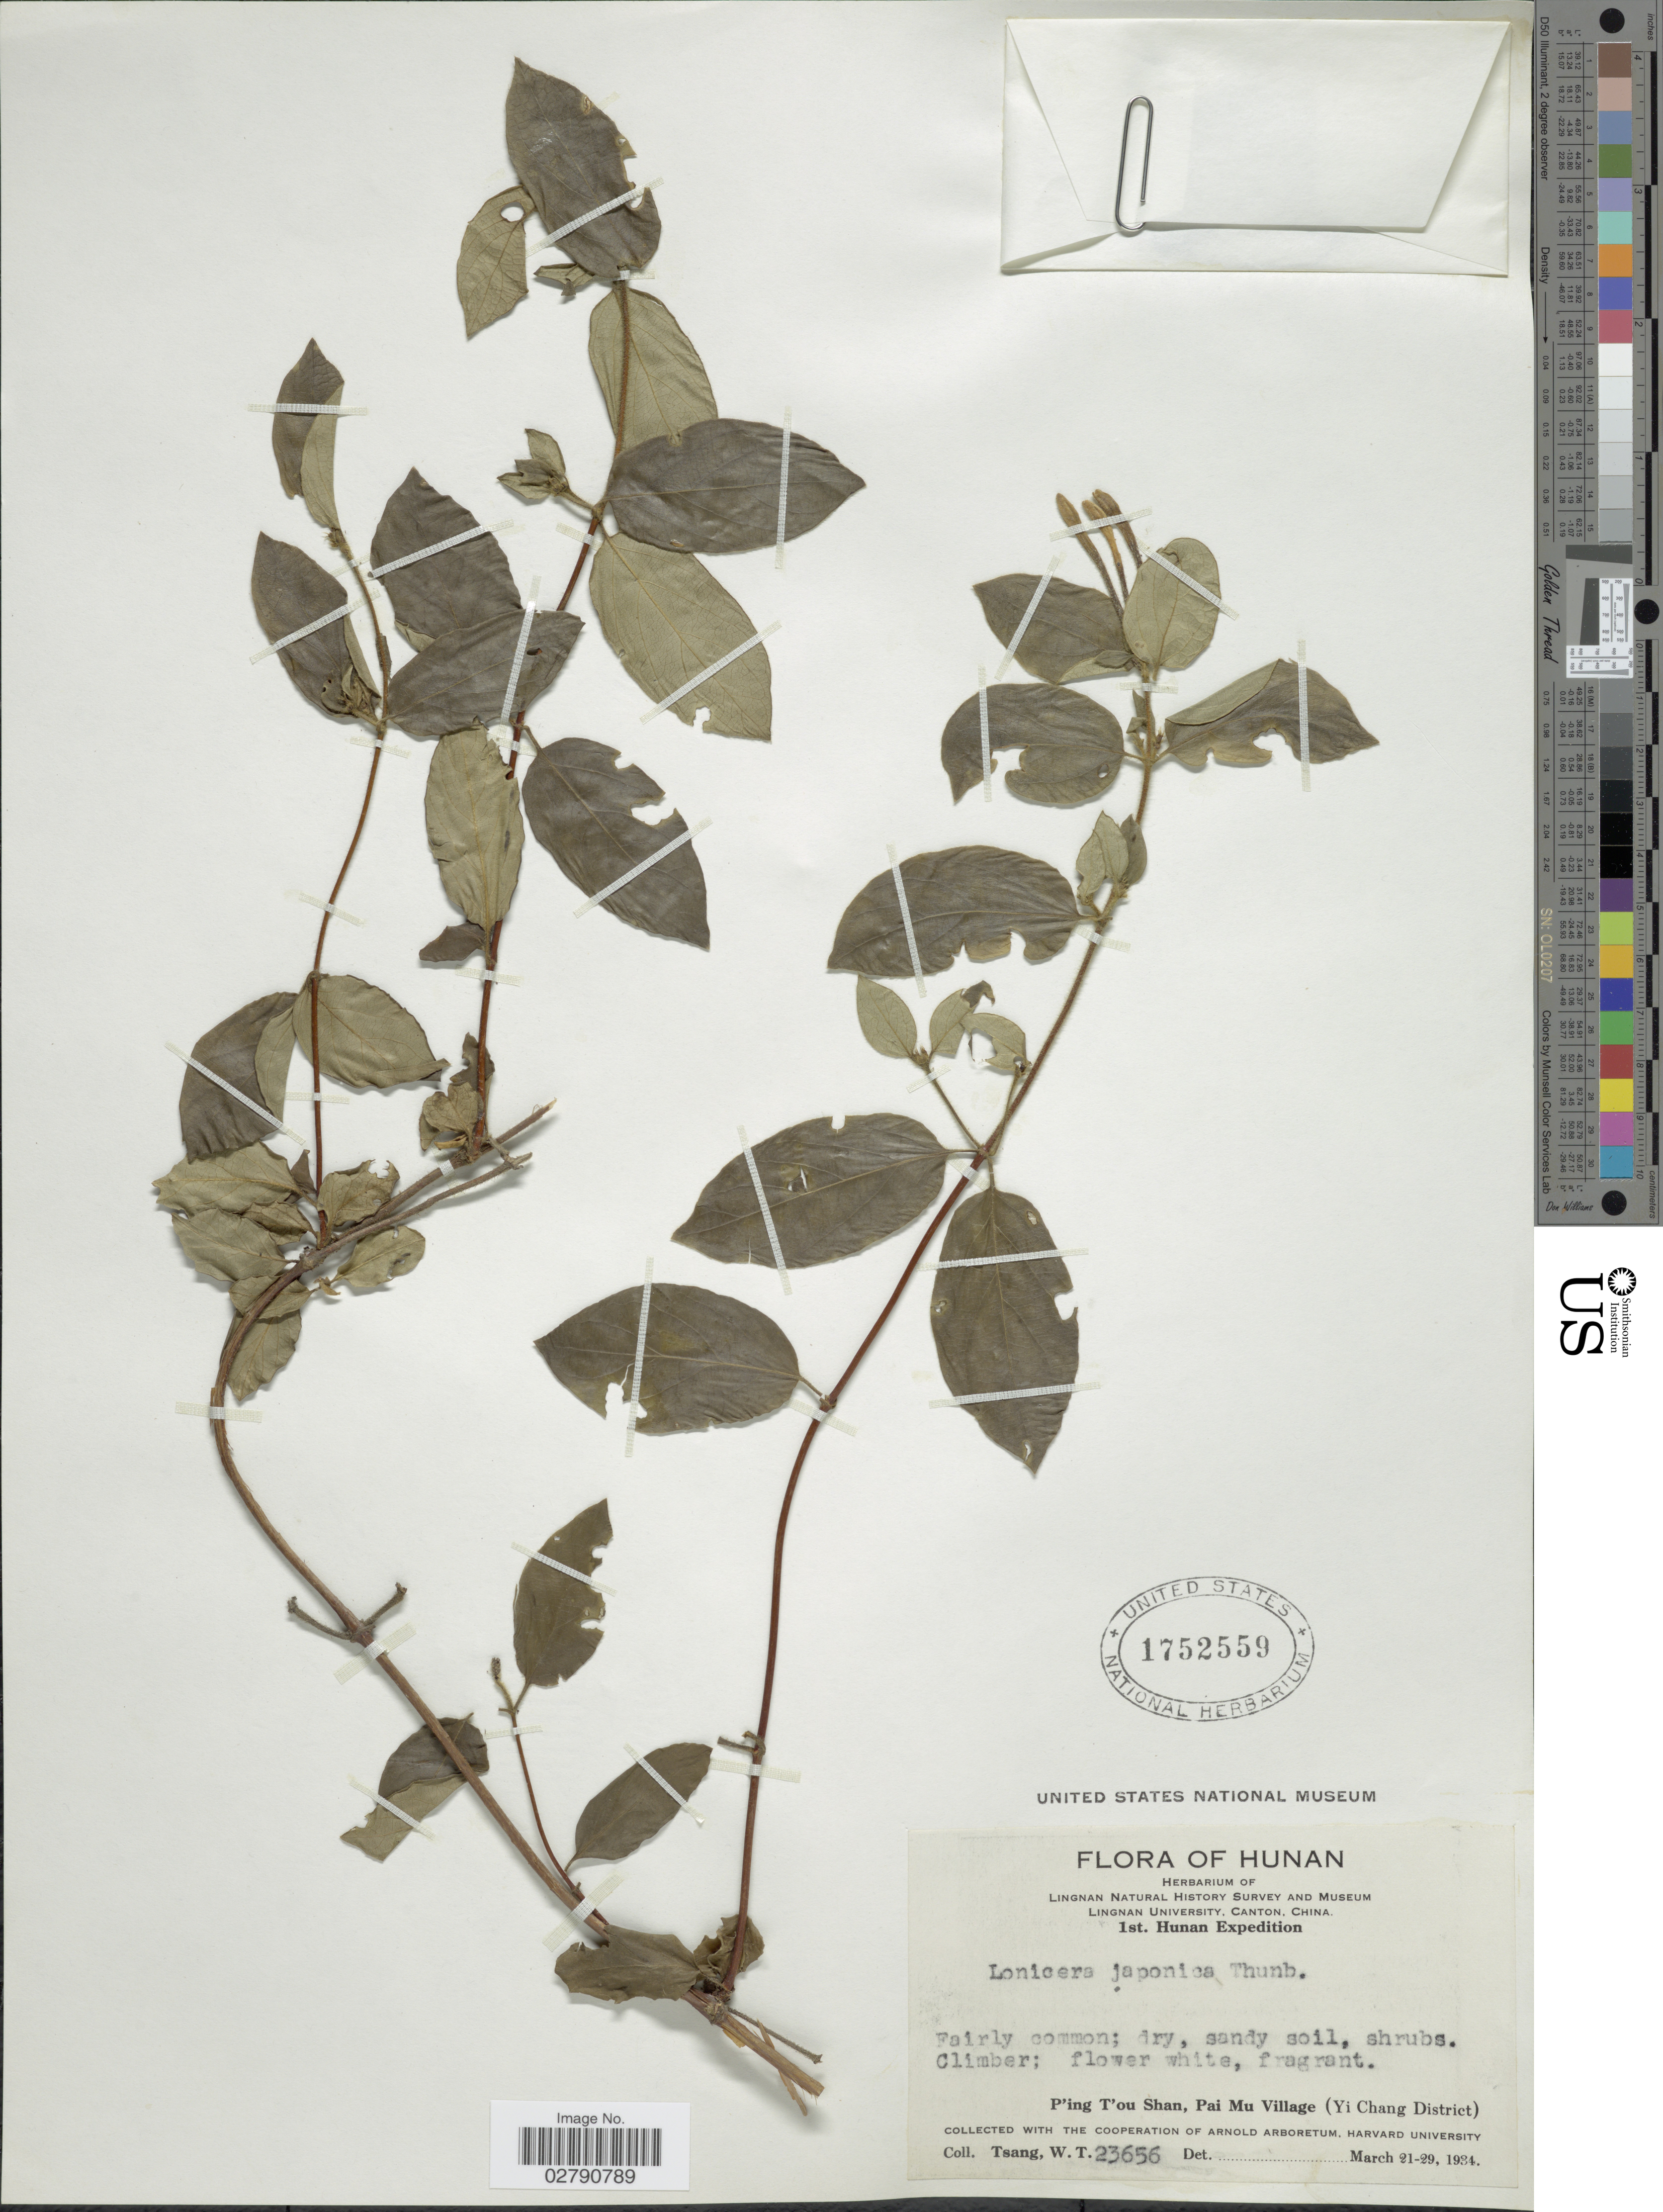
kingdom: Plantae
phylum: Tracheophyta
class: Magnoliopsida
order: Dipsacales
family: Caprifoliaceae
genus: Lonicera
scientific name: Lonicera japonica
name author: Thunb.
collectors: W. T. Tsang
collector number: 23656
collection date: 1934-03-21/1934-03-29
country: China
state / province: Hunan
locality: P'ing T'ou Shan, Pai Mu Village (Yi Chang District)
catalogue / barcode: US 1752559